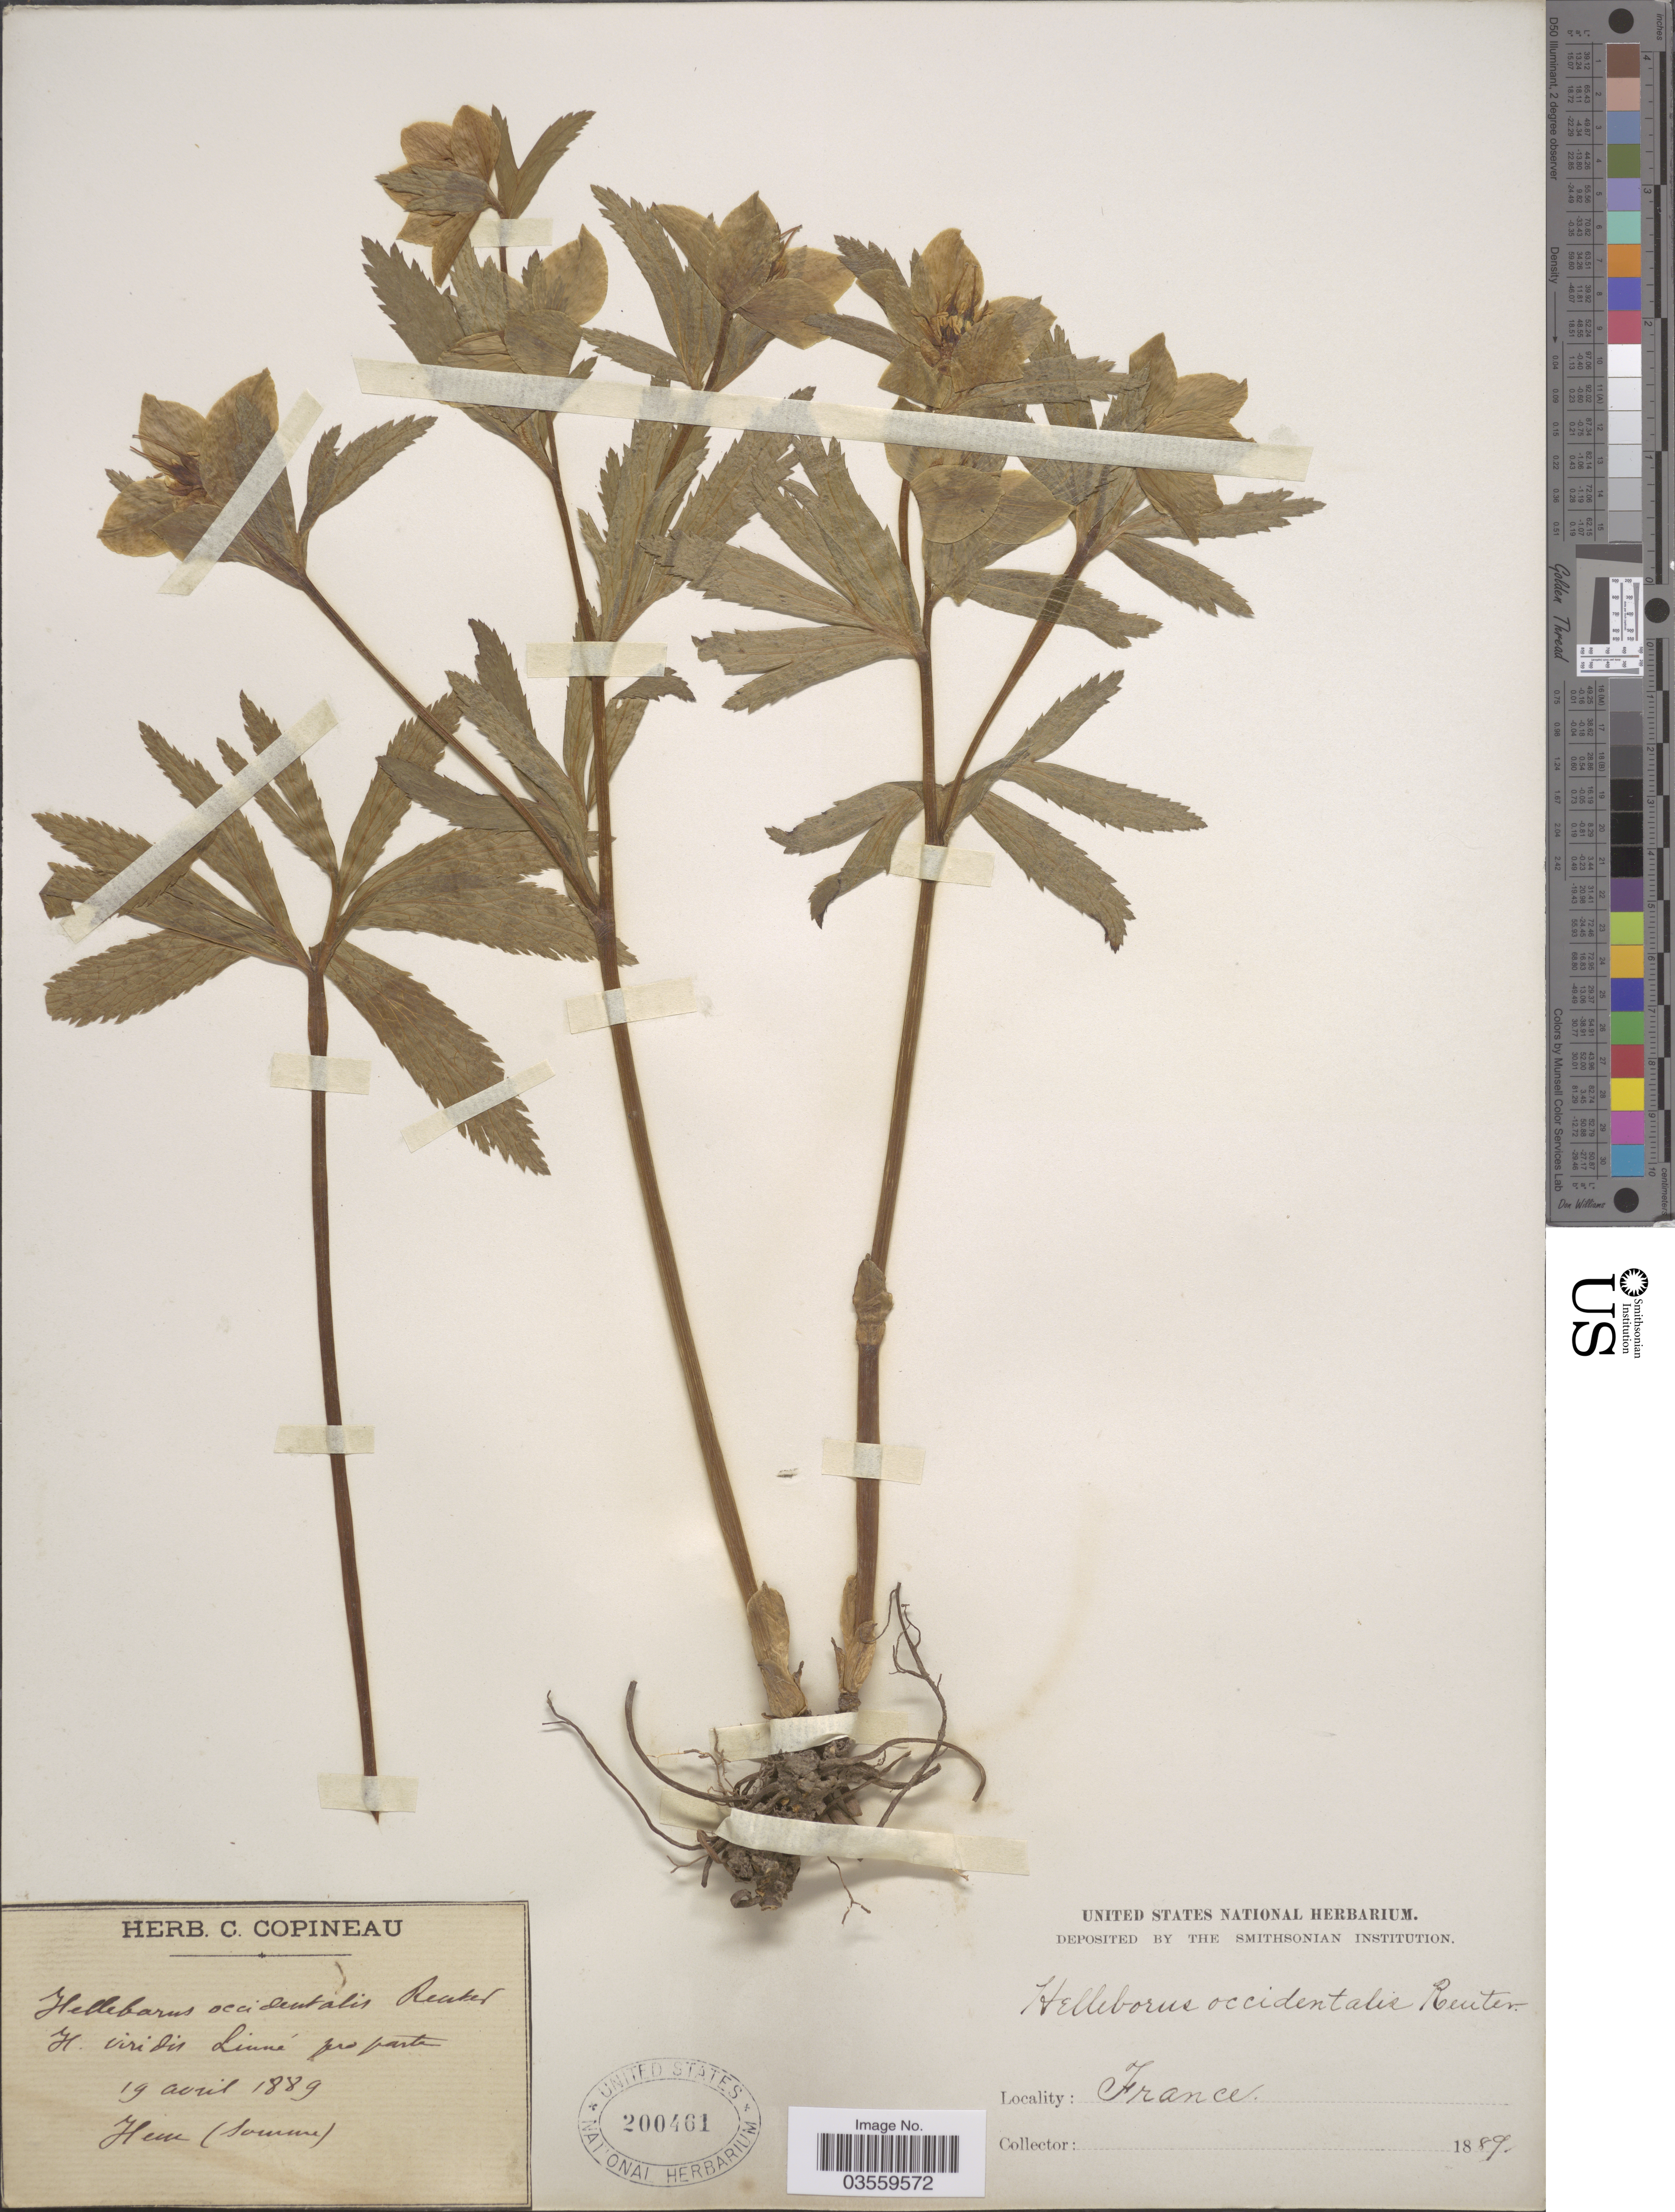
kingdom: Plantae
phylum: Tracheophyta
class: Magnoliopsida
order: Ranunculales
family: Ranunculaceae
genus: Helleborus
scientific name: Helleborus viridis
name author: L.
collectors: ex herb. C. Copineau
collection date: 1889-04-19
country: France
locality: Hem (Somme).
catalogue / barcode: US 200461